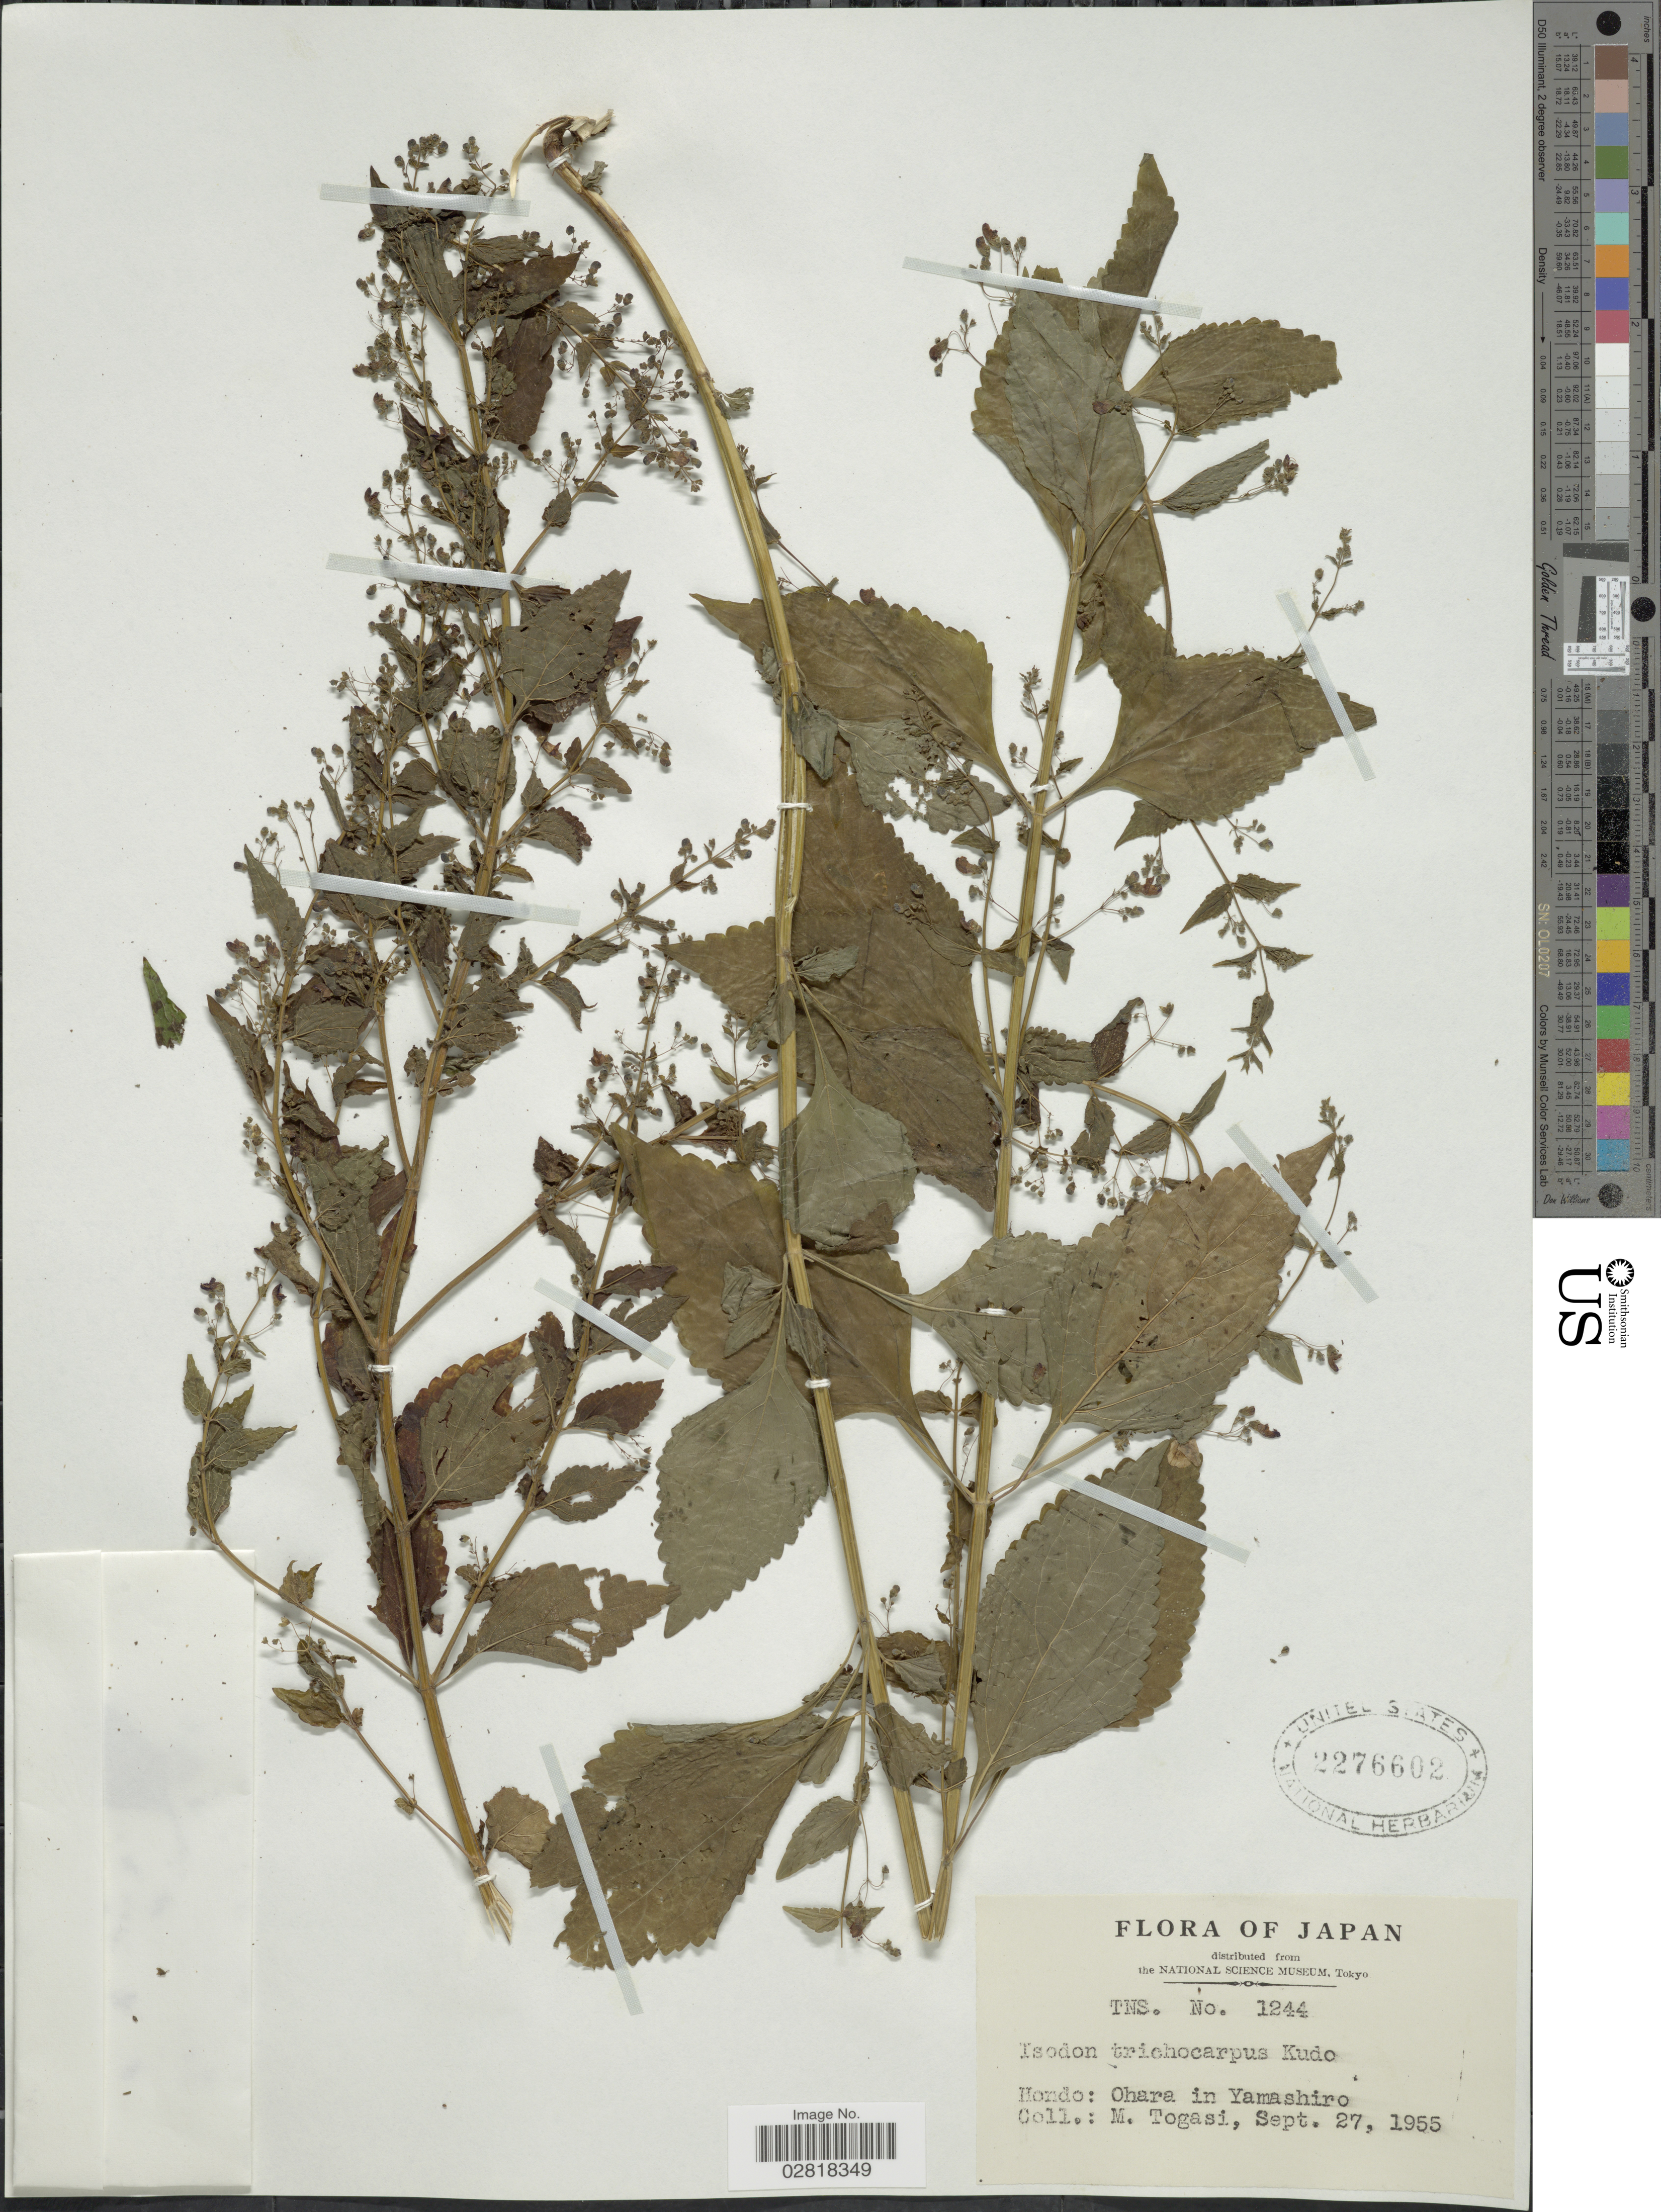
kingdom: Plantae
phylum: Tracheophyta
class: Magnoliopsida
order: Lamiales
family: Lamiaceae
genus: Plectranthus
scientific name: Plectranthus trichocarpus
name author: Maxim.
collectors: M. Togasi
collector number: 1244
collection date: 1955-09-27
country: Japan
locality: Hondo: Ohara in Yamashiro.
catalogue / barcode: US 2276602